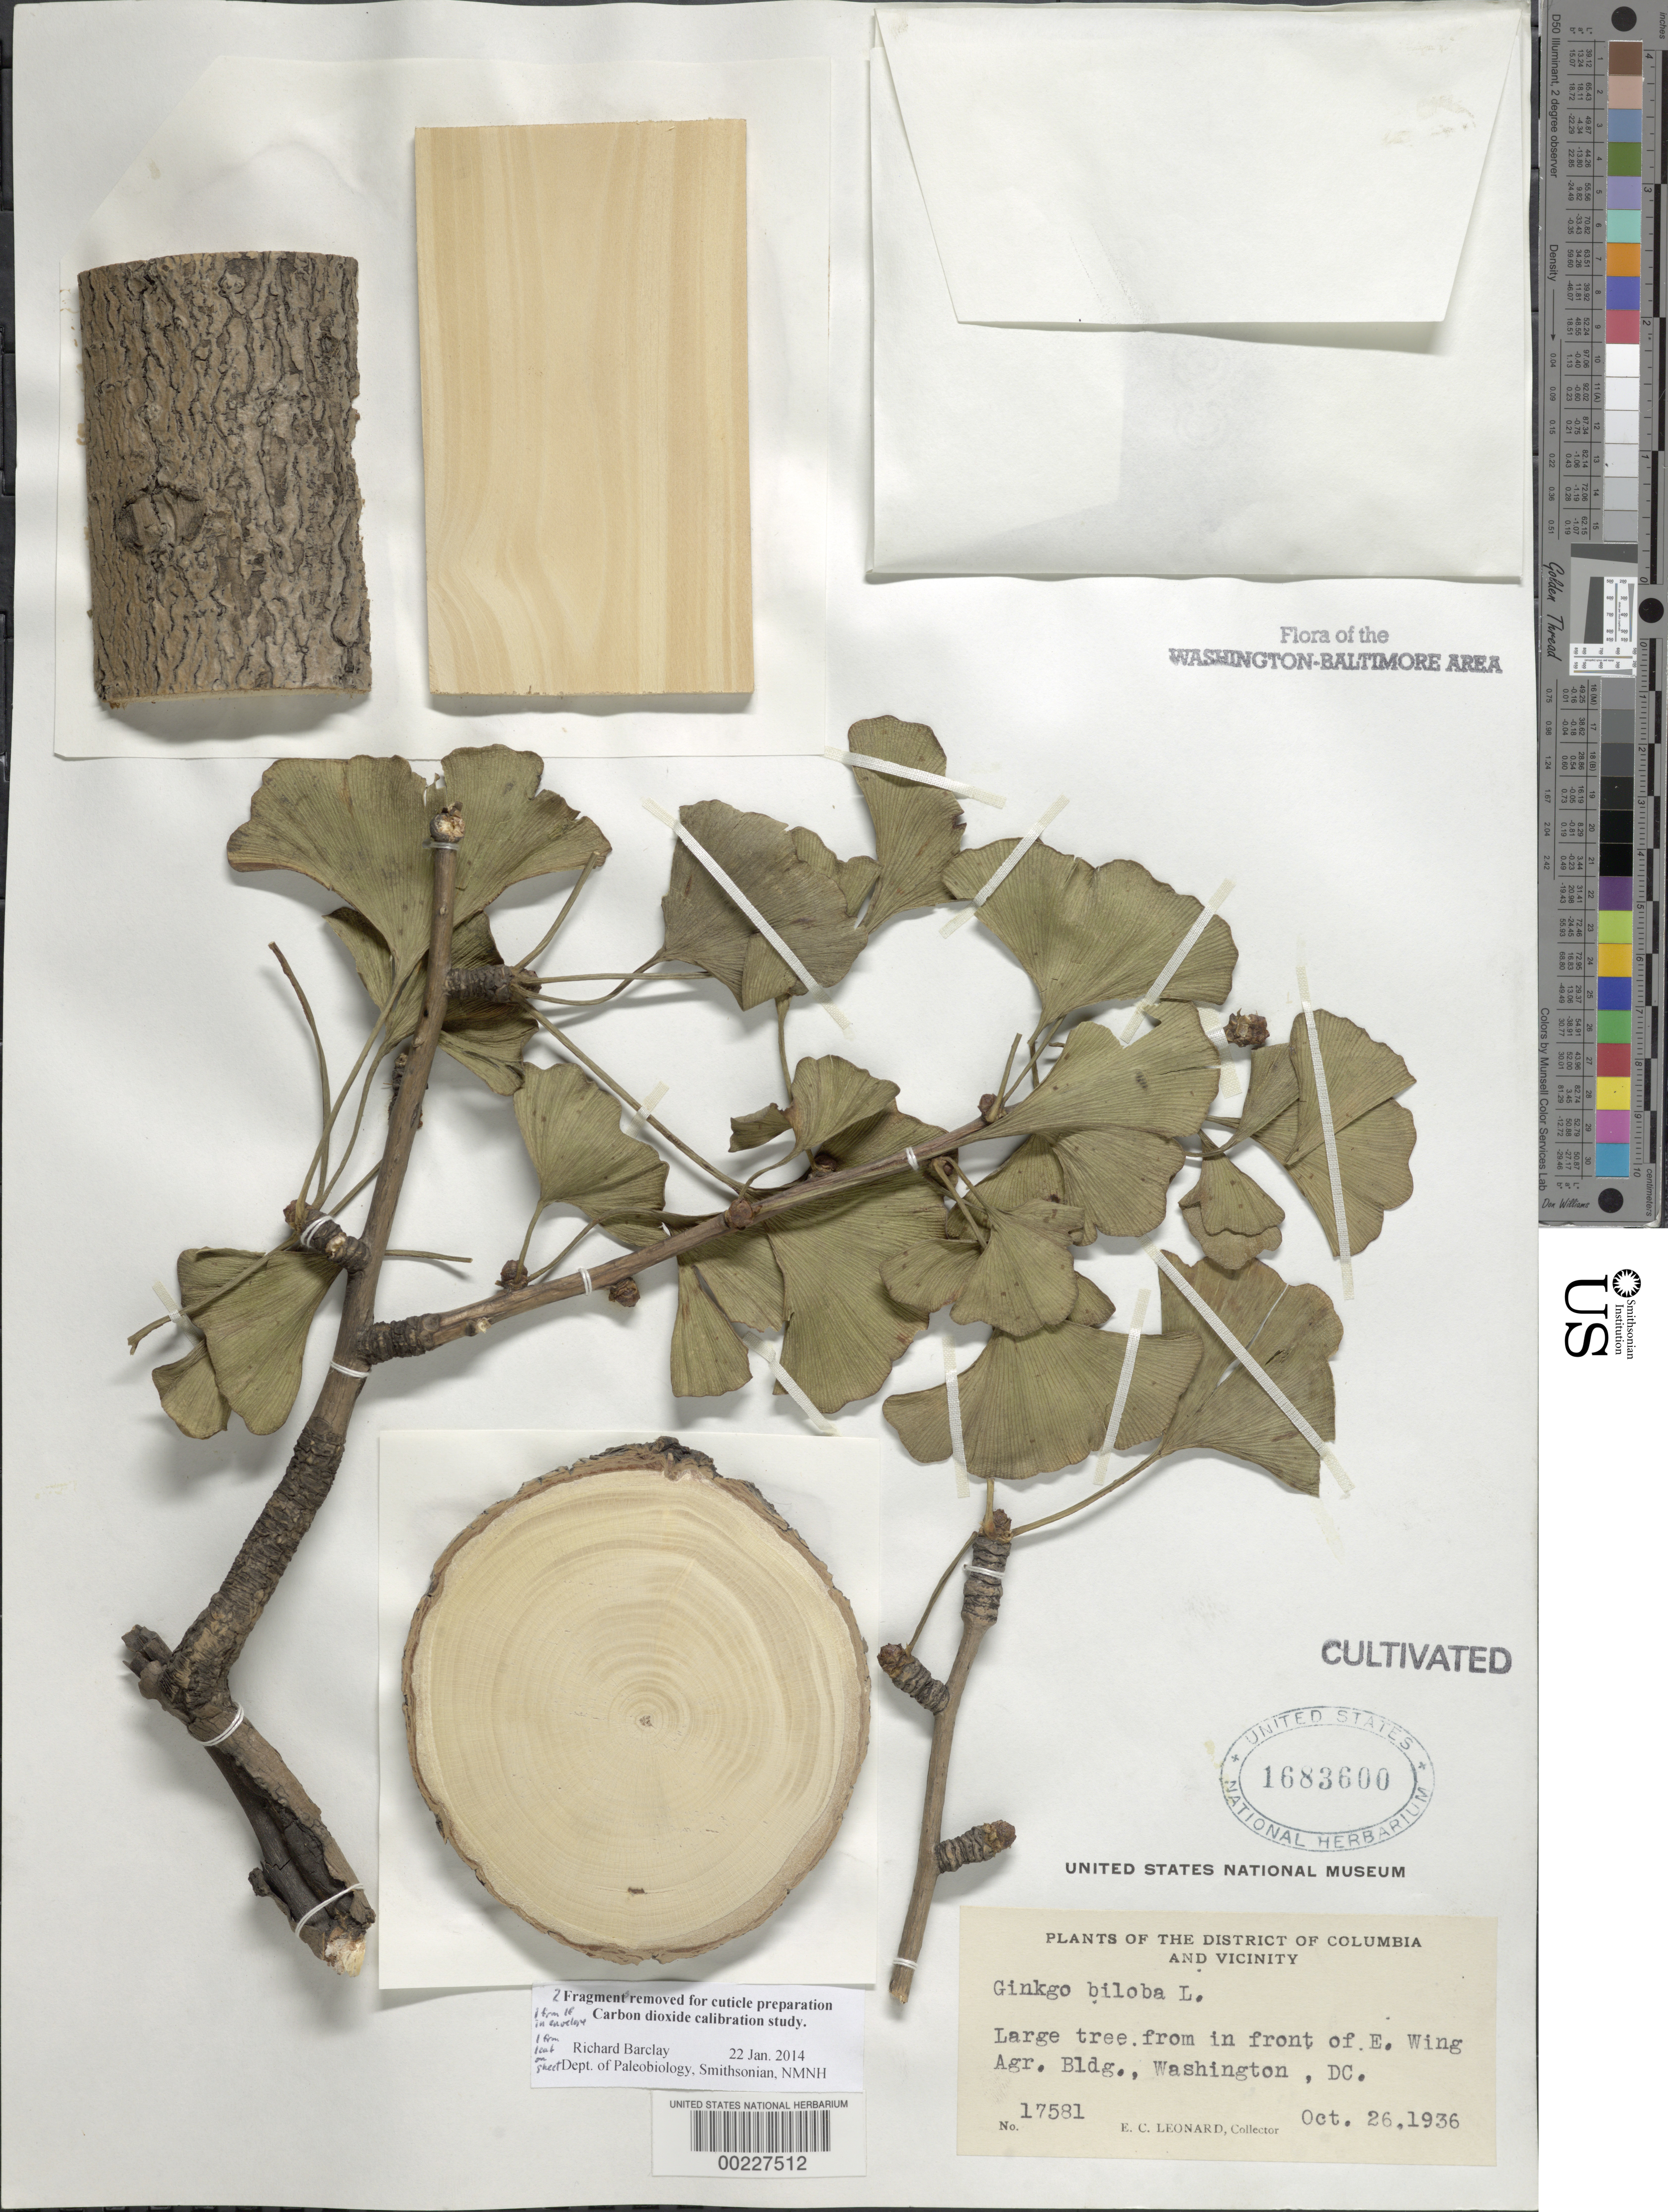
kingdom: Plantae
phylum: Tracheophyta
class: Ginkgoopsida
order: Ginkgoales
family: Ginkgoaceae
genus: Ginkgo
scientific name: Ginkgo biloba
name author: L.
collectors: E. C. Leonard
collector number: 17581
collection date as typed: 26 Oct 1936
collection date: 1936-10-26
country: United States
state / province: District of Columbia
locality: In Front of E Wing Agriculture Building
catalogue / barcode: US 1683600